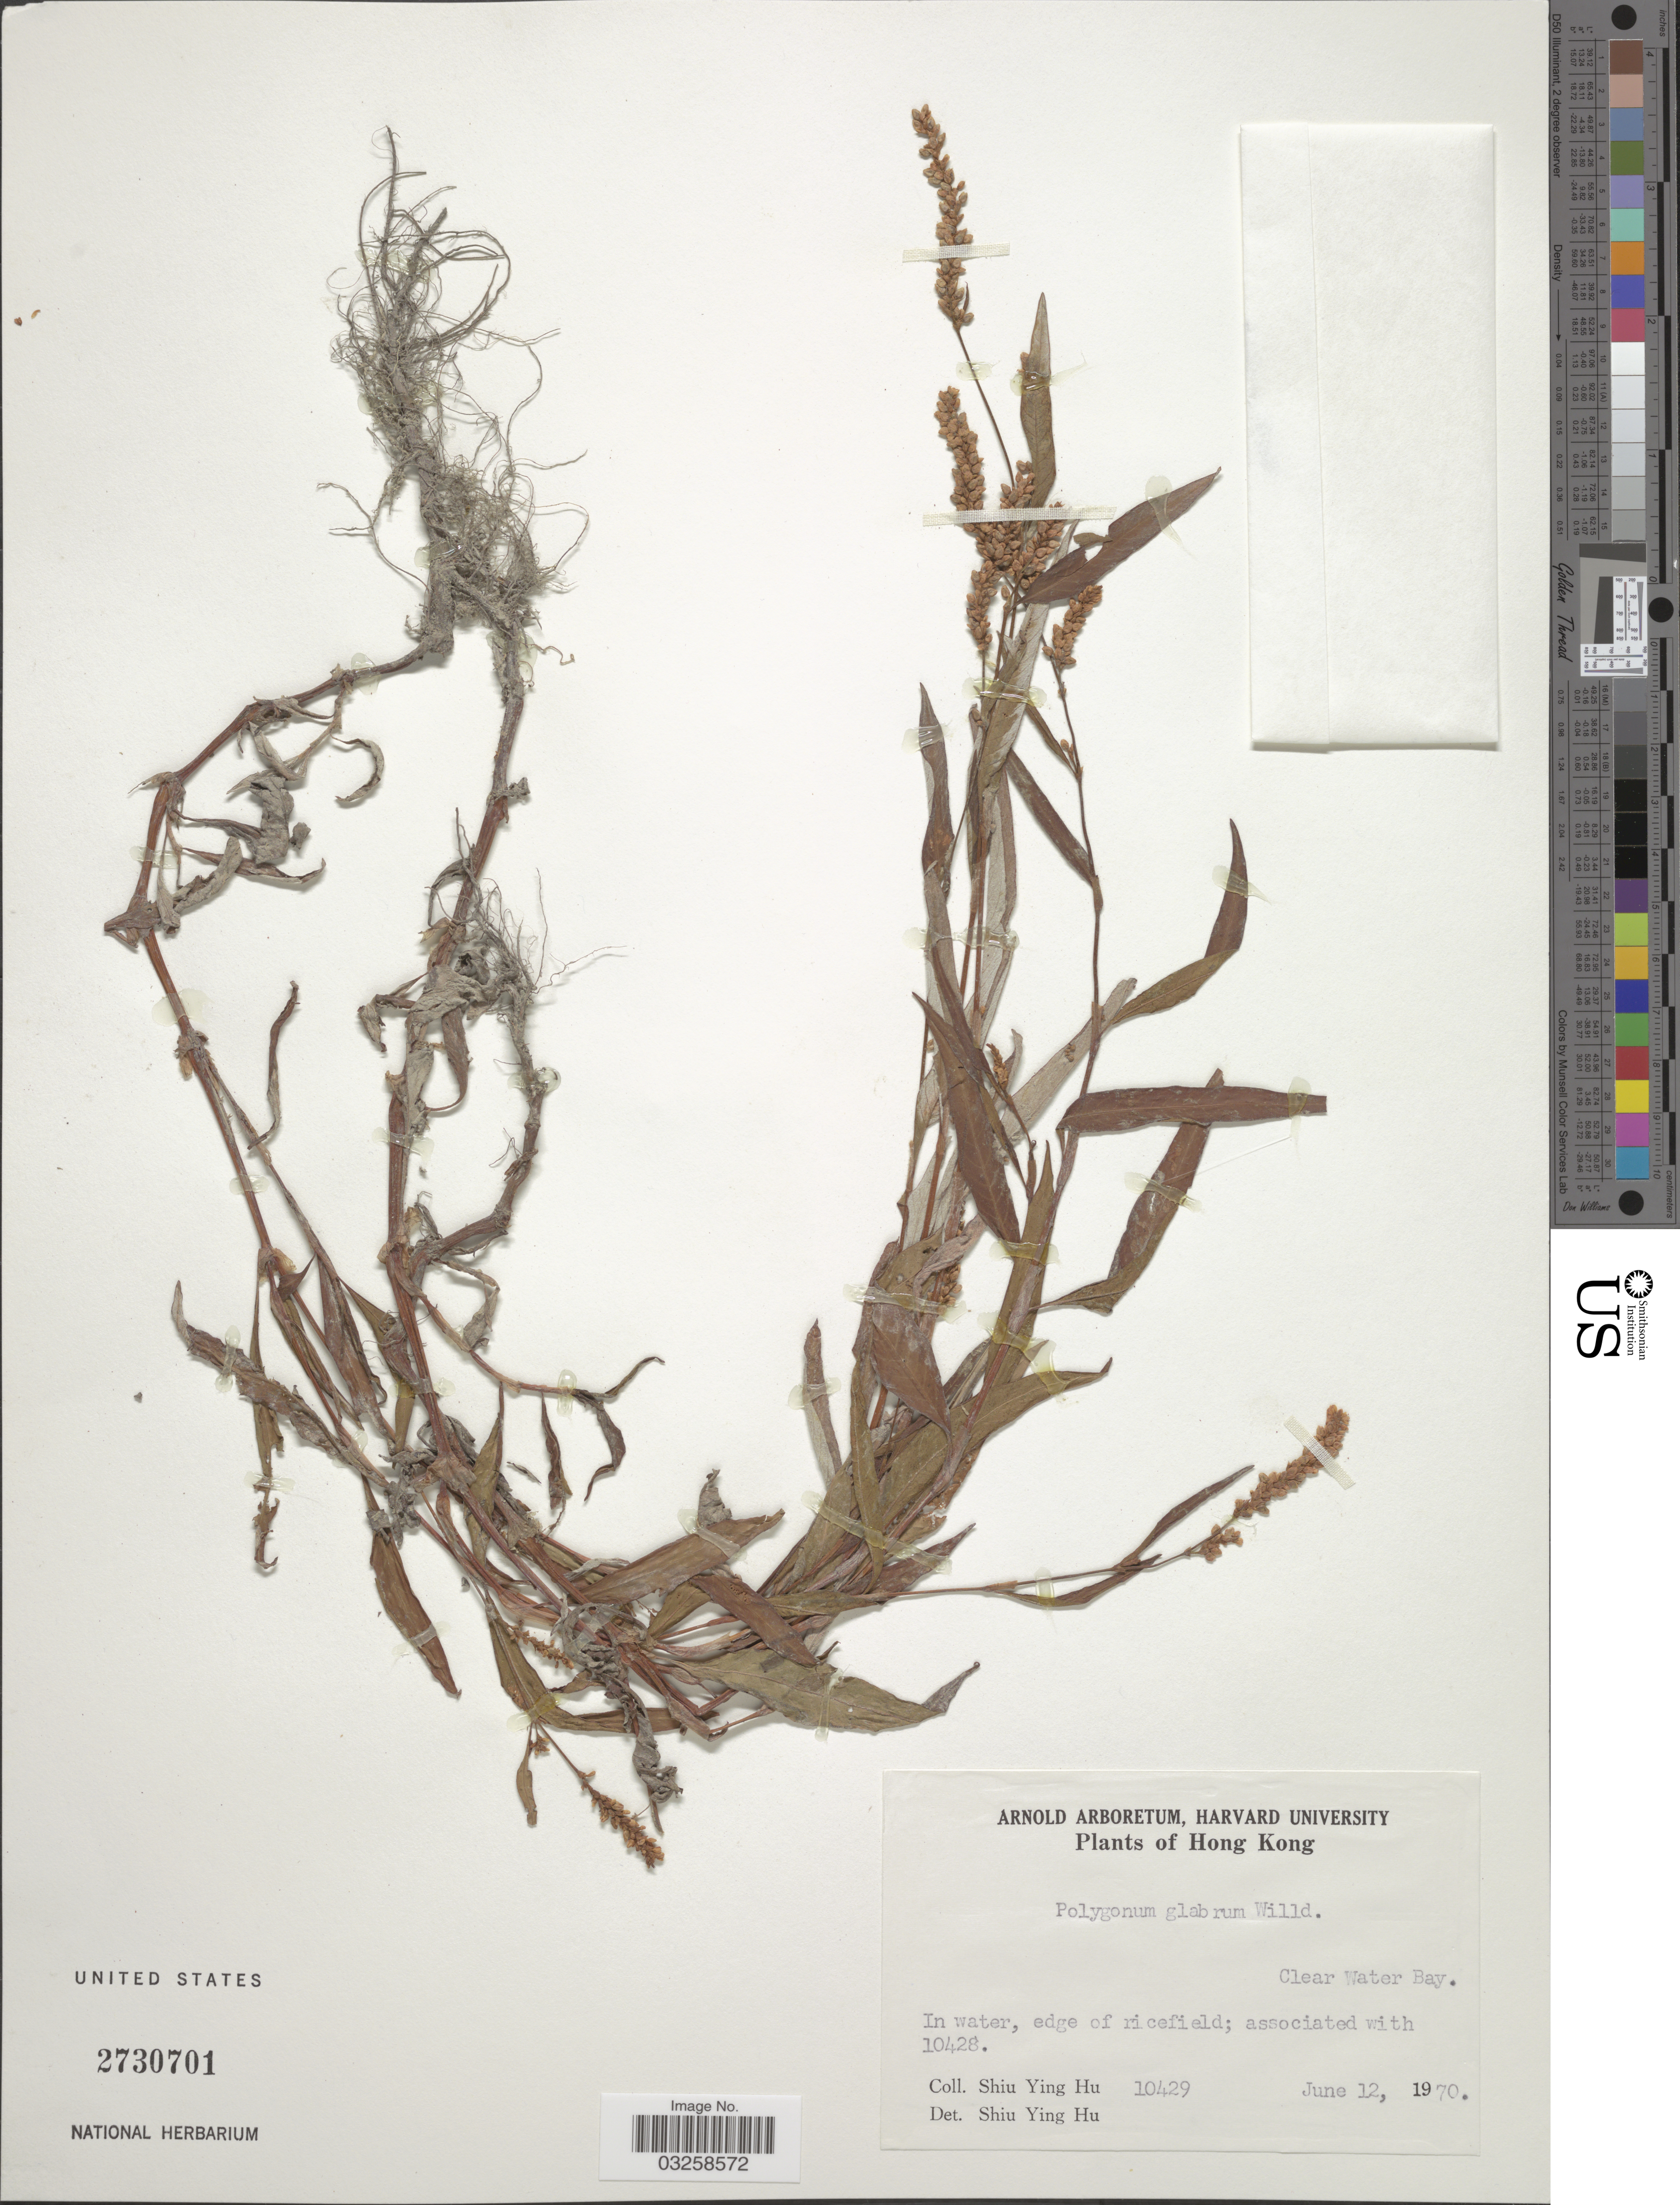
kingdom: Plantae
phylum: Tracheophyta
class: Magnoliopsida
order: Caryophyllales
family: Polygonaceae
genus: Persicaria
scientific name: Persicaria glabra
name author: (Willd.) M. Gómez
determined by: U.S. National Herbarium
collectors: S. Y. Hu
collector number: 10429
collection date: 1970-06-12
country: China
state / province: Hong Kong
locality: Clear Water Bay.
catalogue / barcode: US 2730701